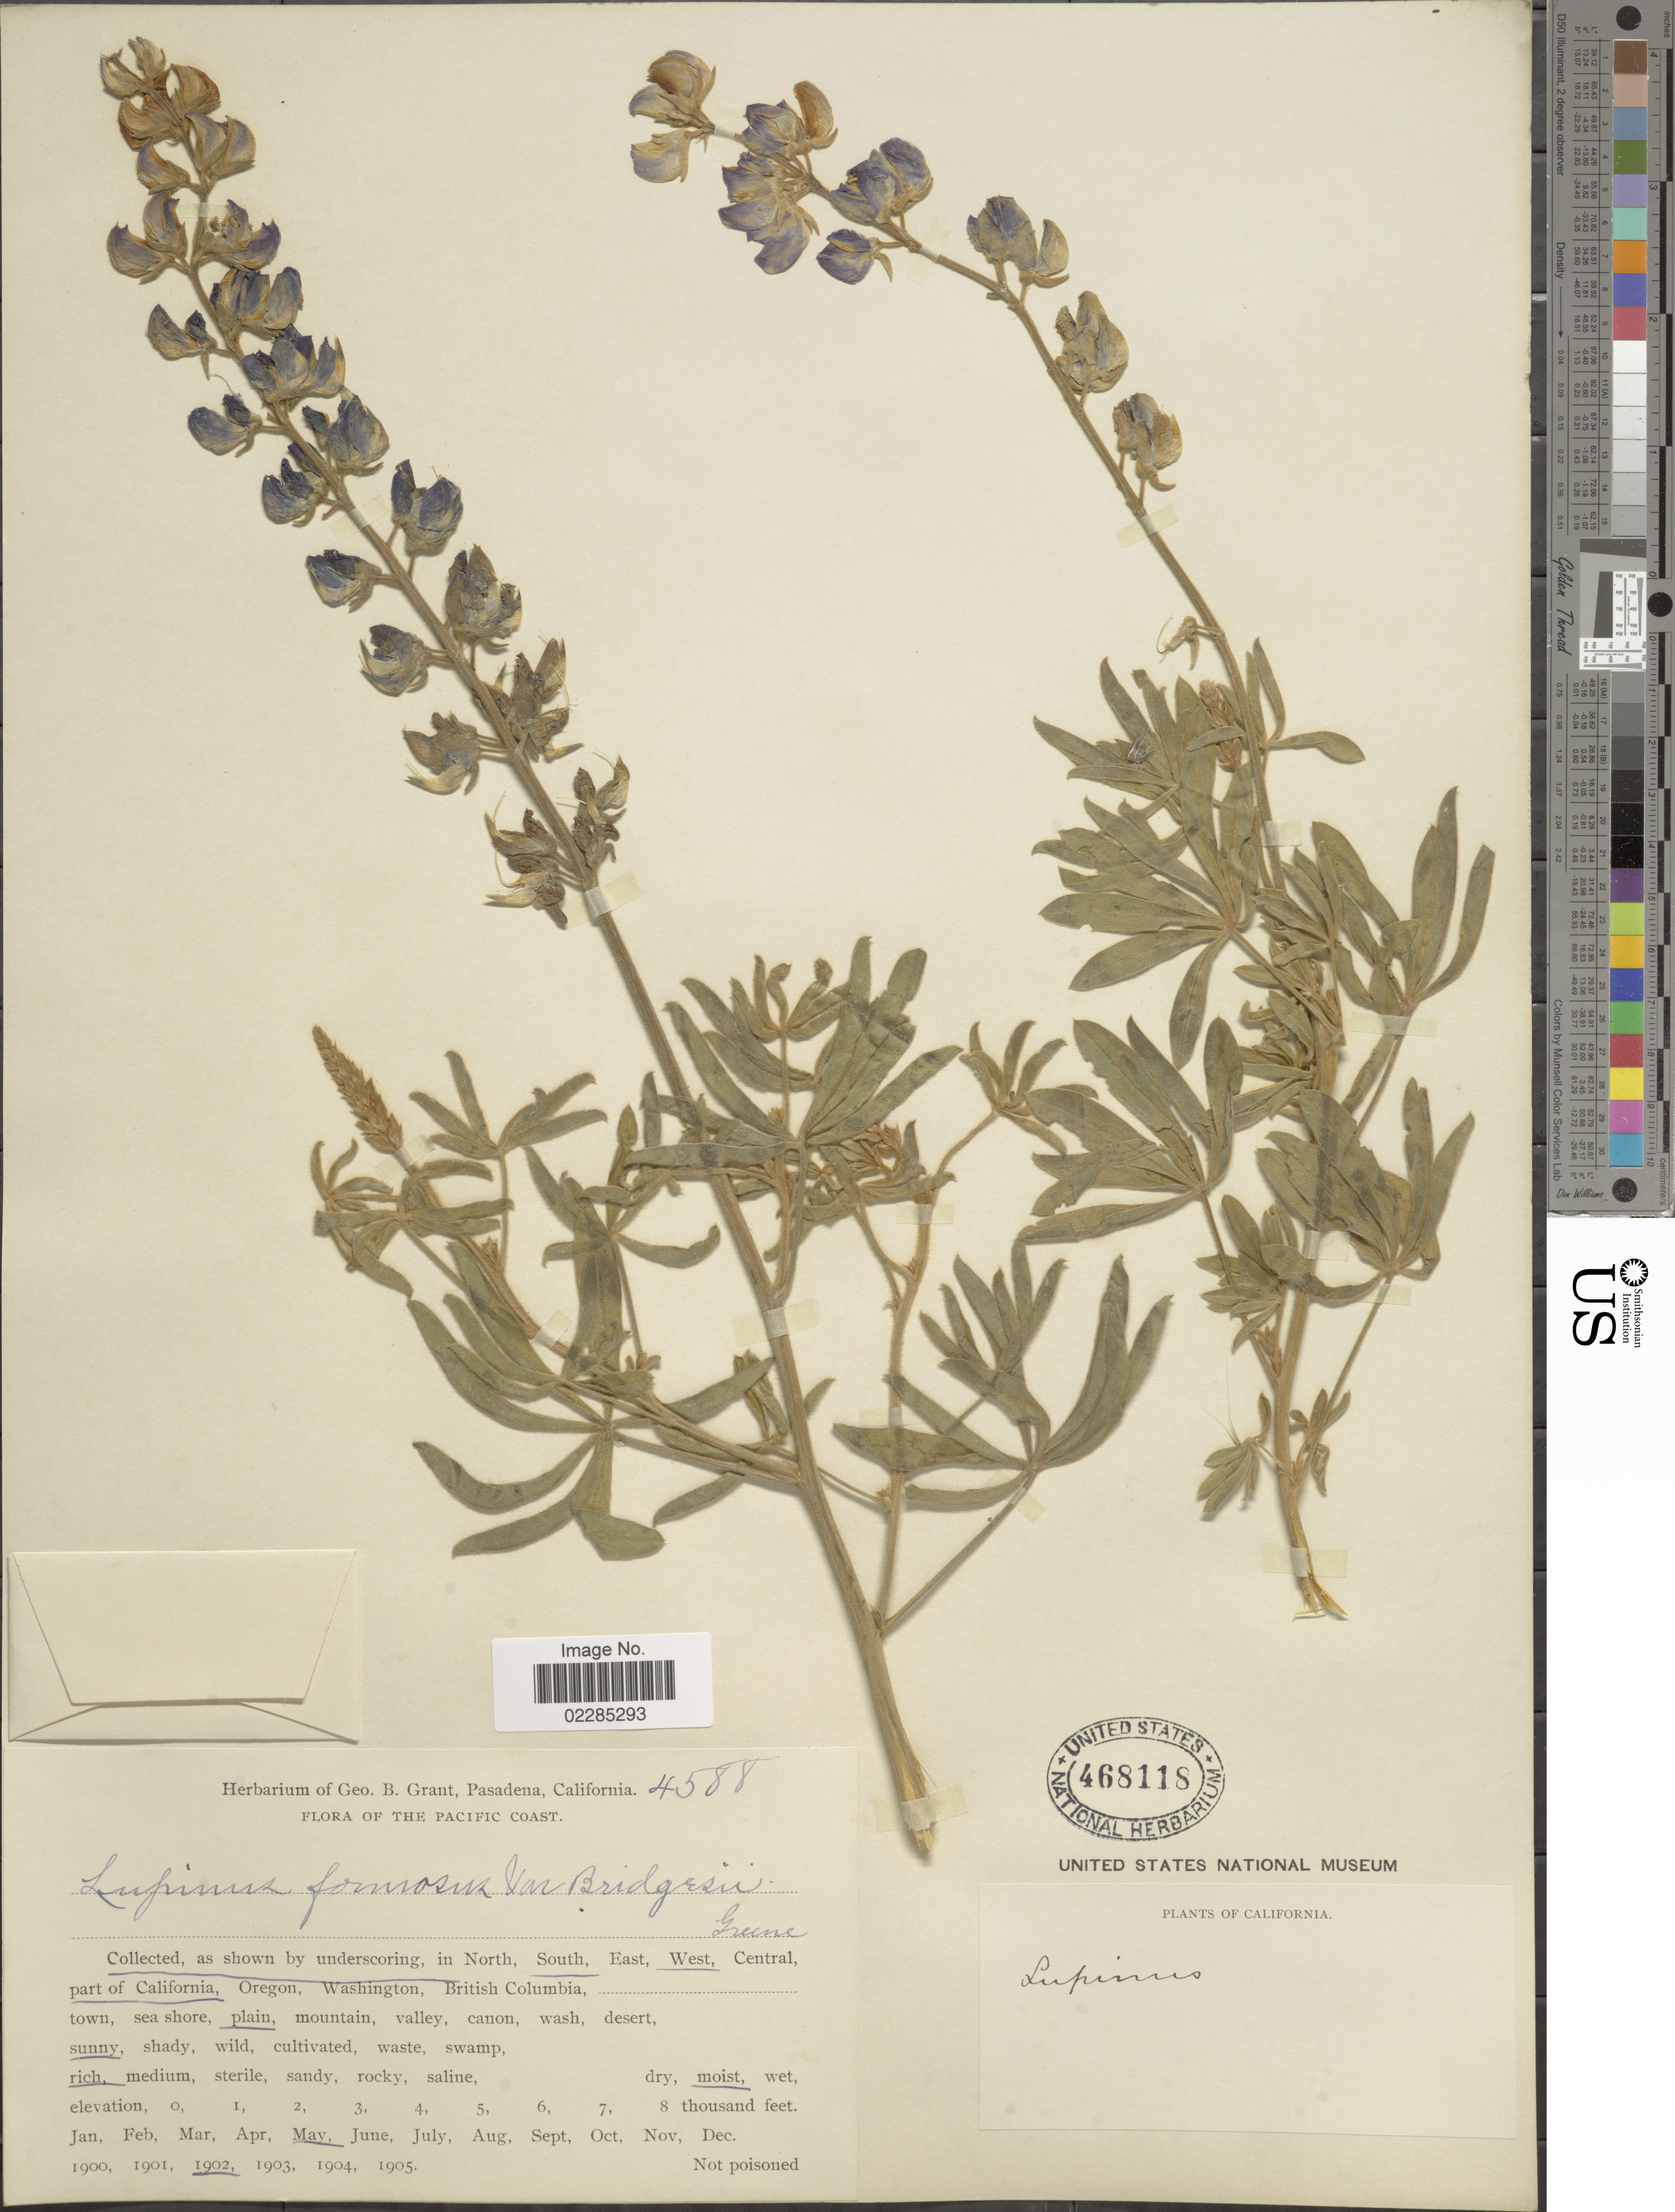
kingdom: Plantae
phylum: Tracheophyta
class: Magnoliopsida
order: Fabales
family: Fabaceae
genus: Lupinus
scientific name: Lupinus formosus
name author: Greene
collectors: ex herb. Geo. B. Grant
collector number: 4588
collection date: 1902-05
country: United States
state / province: California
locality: The Pacific Coast, as shown by underscoring, in North, South, East, West, Central, part of California, plain, sunny, rich, moist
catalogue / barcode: US 468118